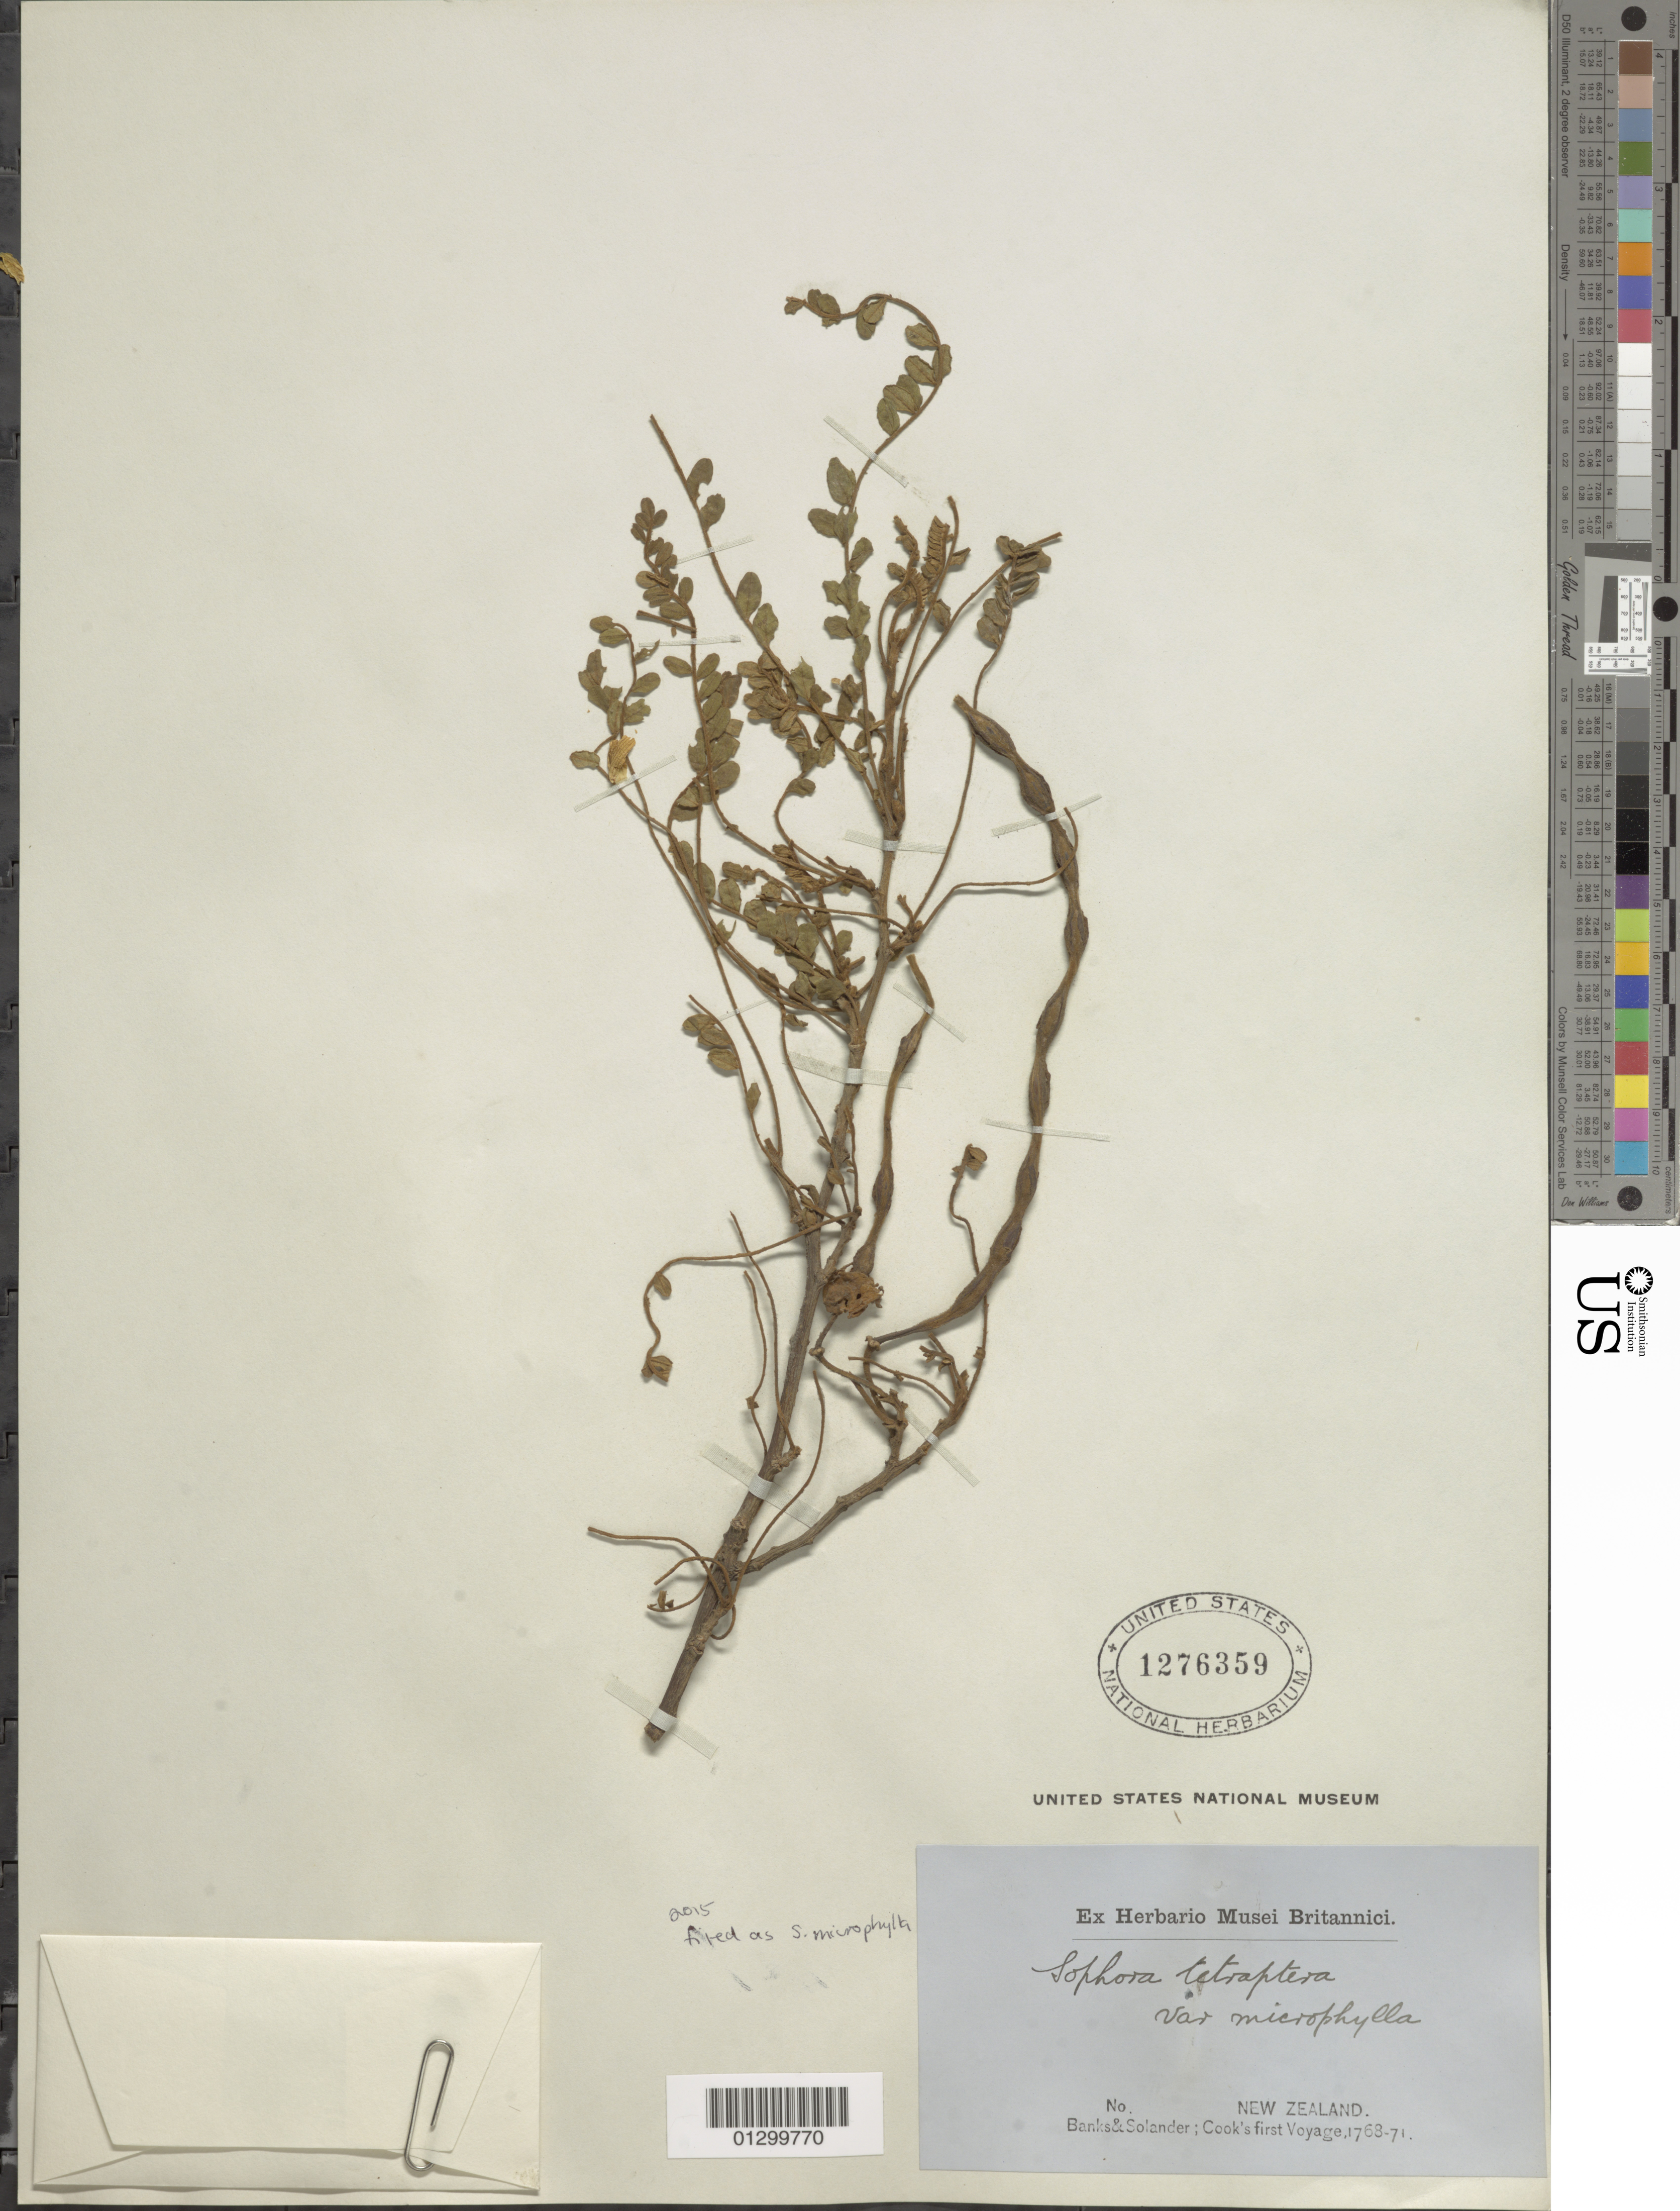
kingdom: Plantae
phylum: Tracheophyta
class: Magnoliopsida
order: Fabales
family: Fabaceae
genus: Sophora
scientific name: Sophora tetraptera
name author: J.F. Mill.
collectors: J. Banks & D. C. Solander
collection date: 1768/1771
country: New Zealand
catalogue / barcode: US 1276359